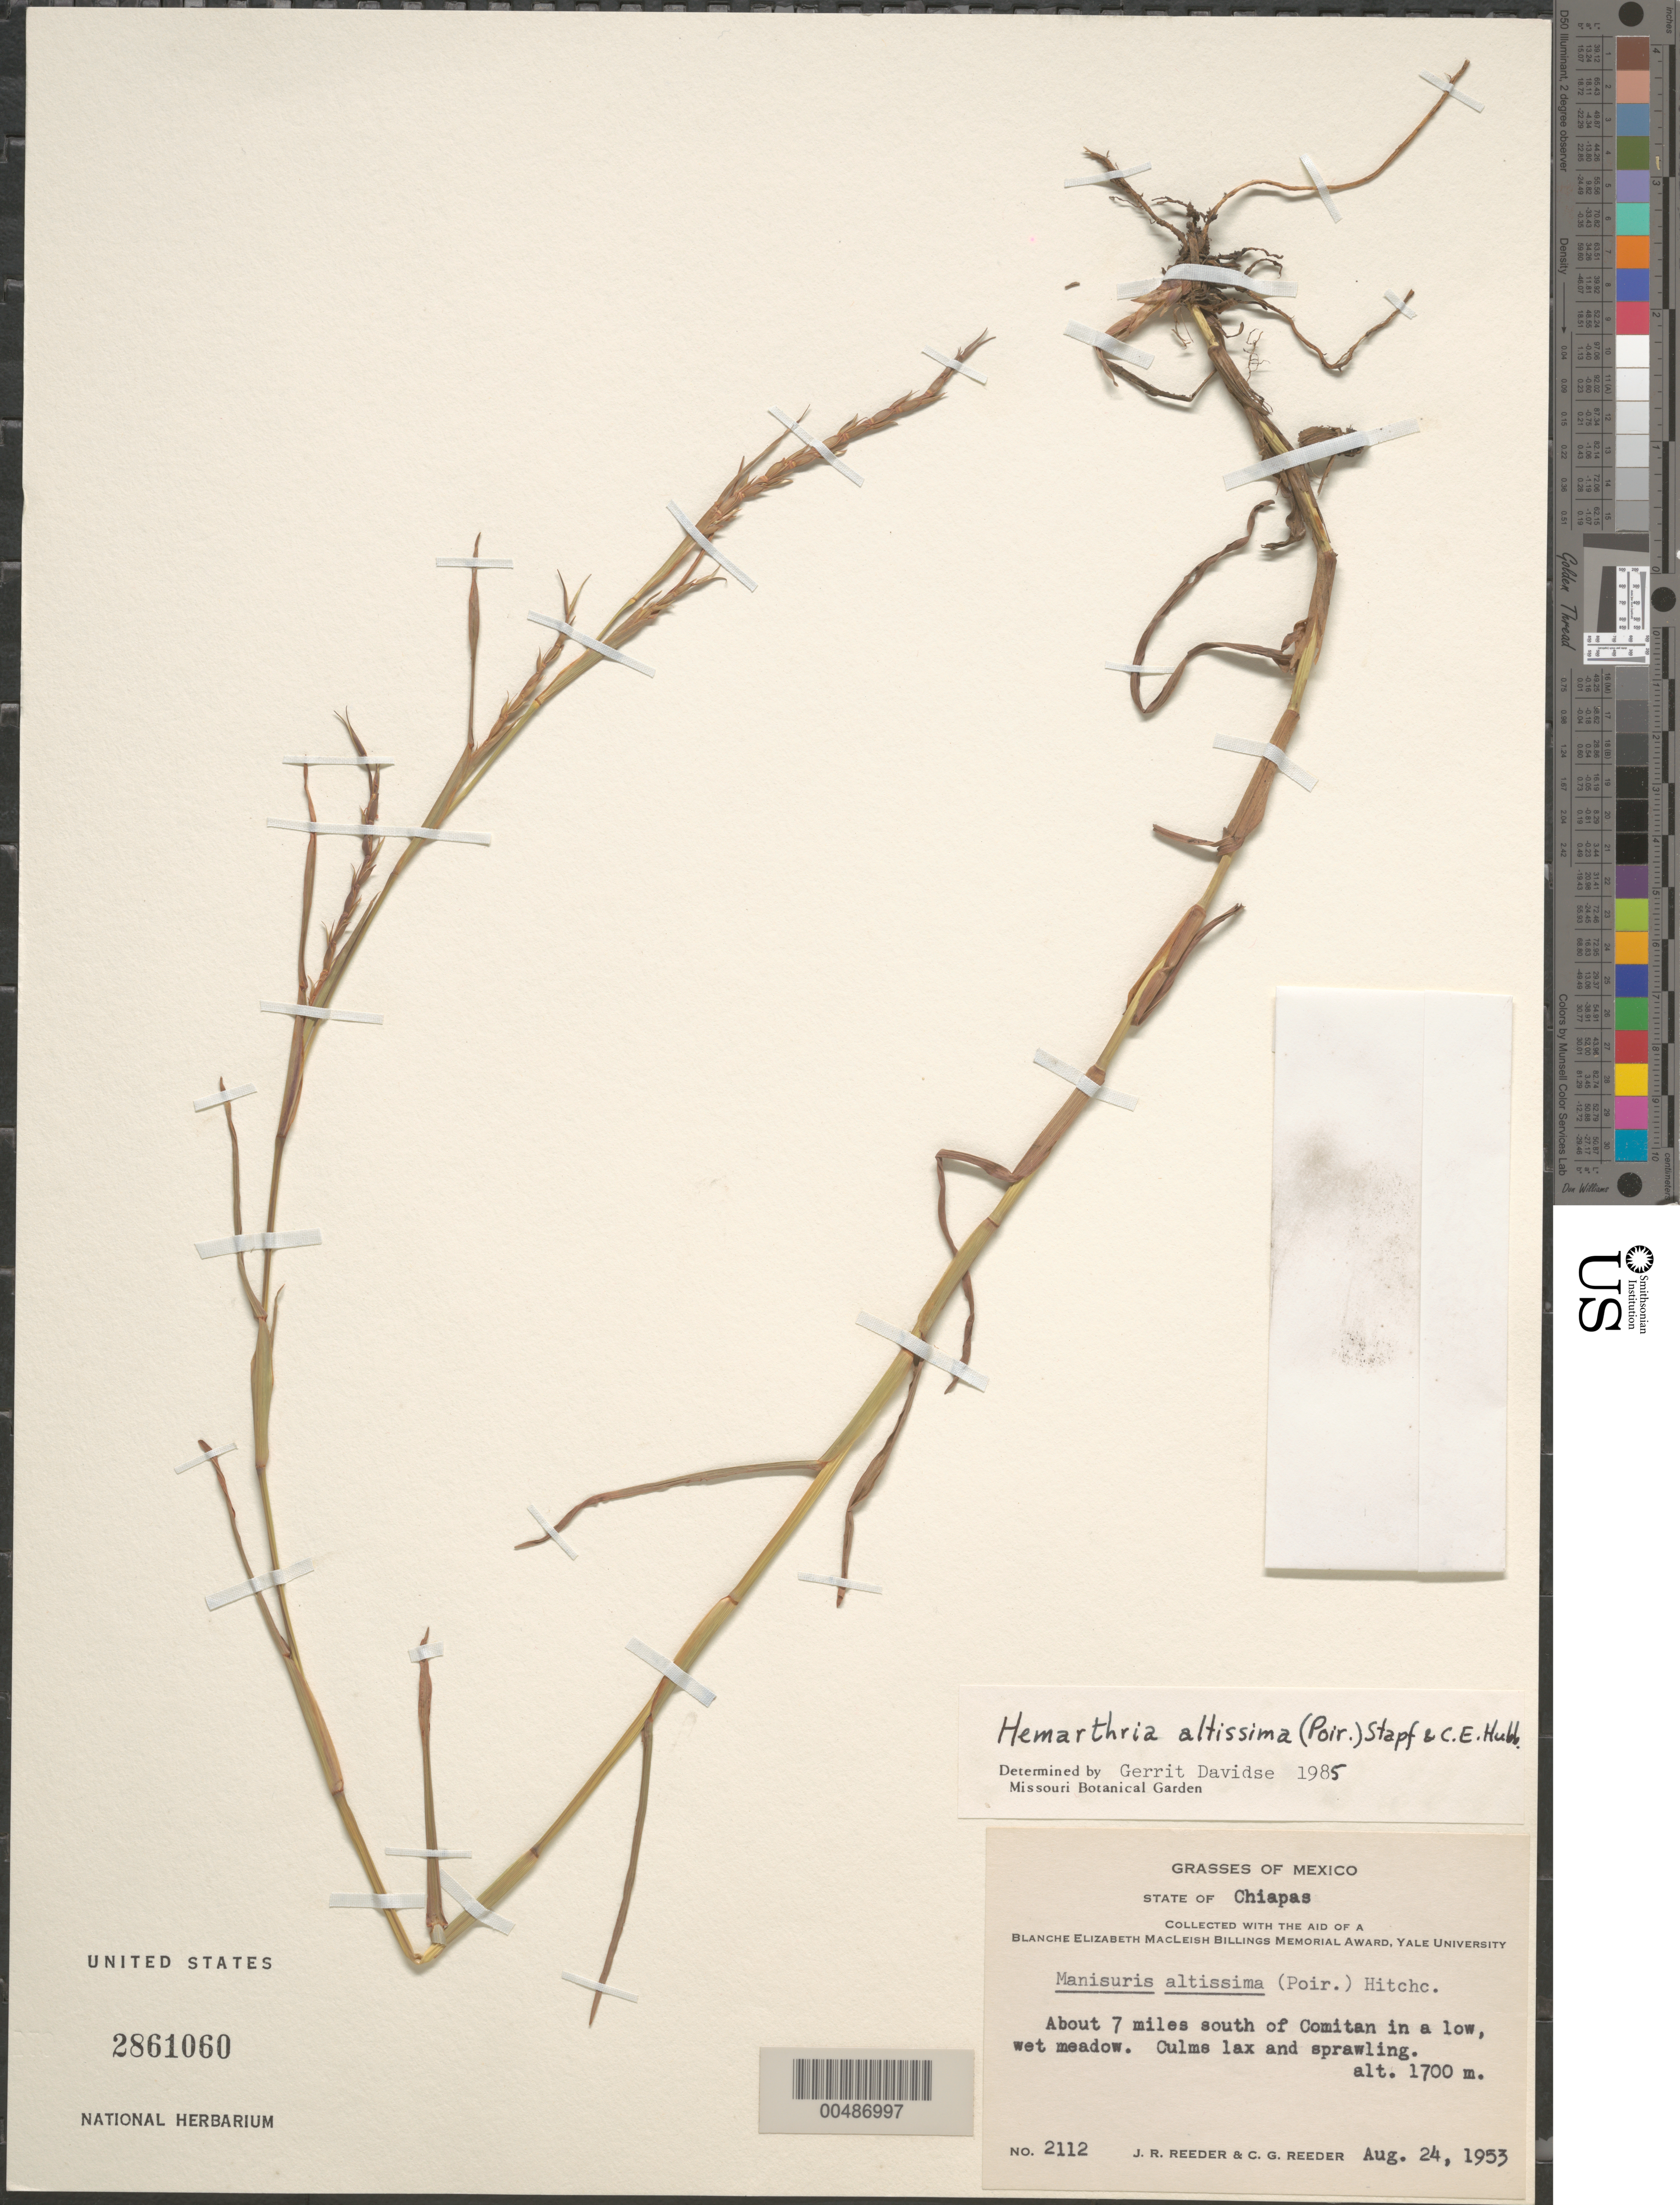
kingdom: Plantae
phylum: Tracheophyta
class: Liliopsida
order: Poales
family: Poaceae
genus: Hemarthria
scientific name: Hemarthria altissima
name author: (Poir.) Stapf & C. E. Hubb.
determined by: Davidse, Gerrit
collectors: J. R. Reeder & C. G. Reeder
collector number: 2112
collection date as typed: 24 Aug 1953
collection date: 1953-08-24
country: Mexico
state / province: Chiapas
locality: About 7 mi S of Comitan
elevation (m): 1700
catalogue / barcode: US 2861060